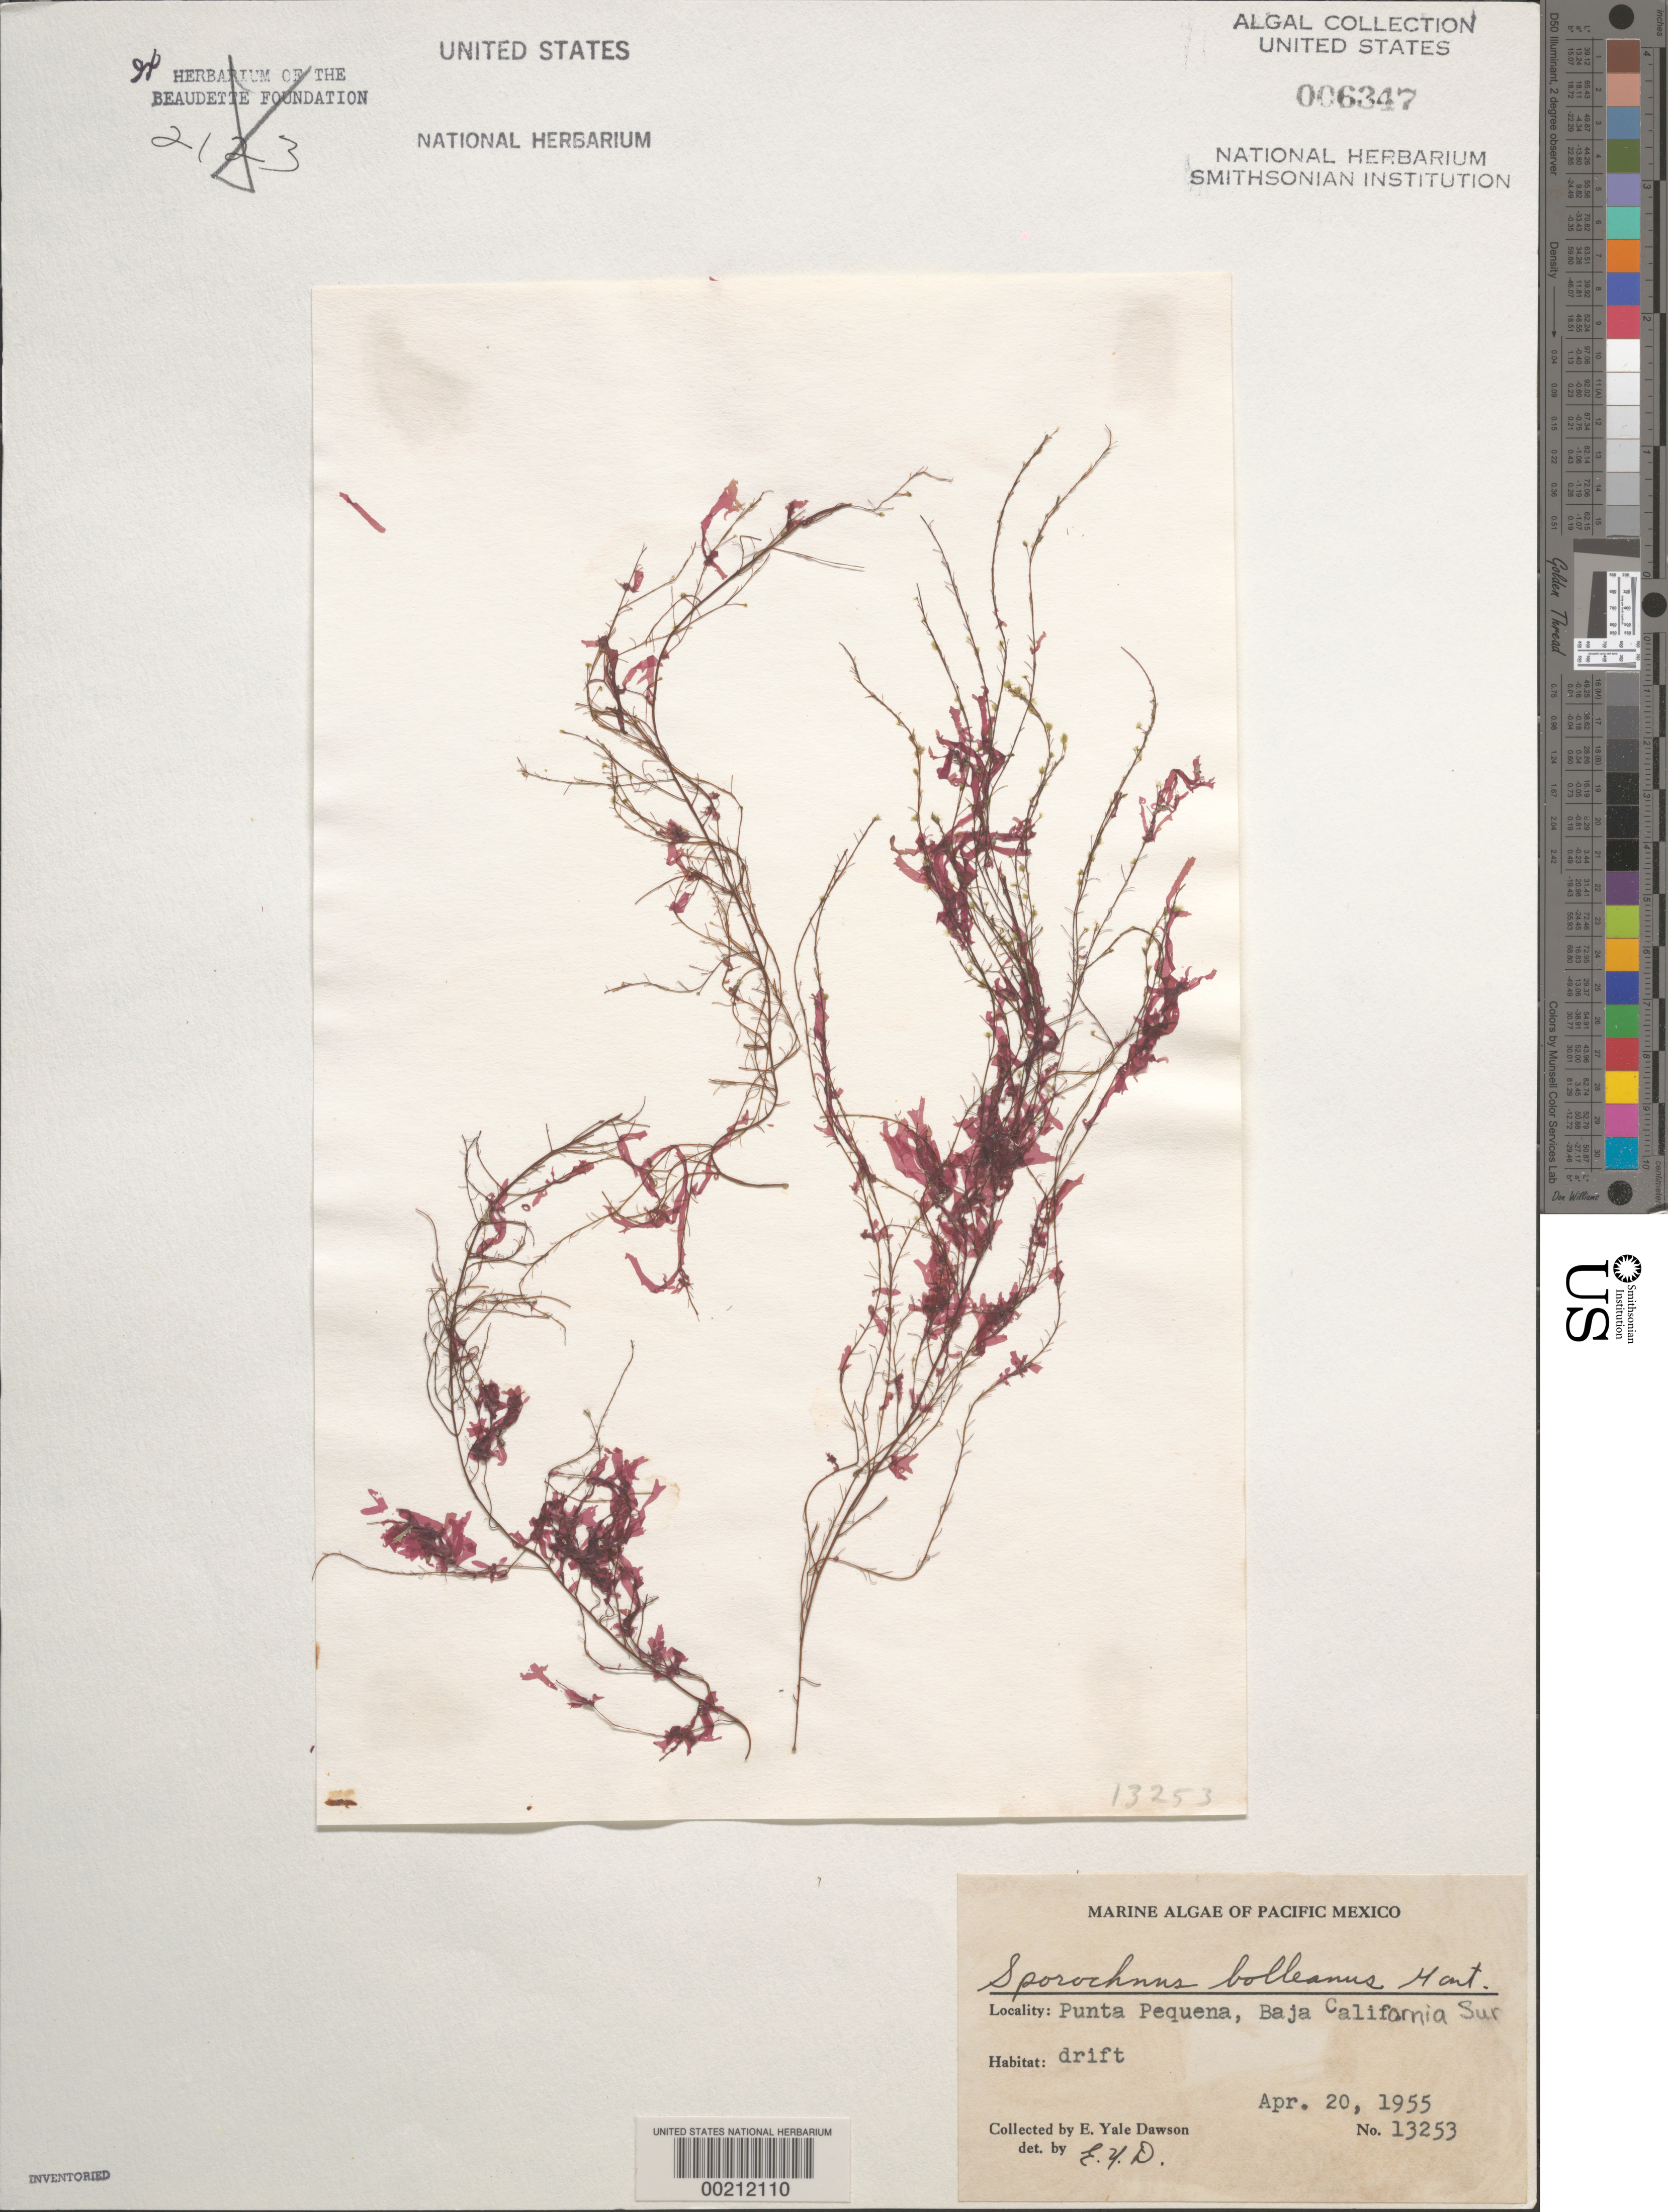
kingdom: Chromista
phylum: Ochrophyta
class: Phaeophyceae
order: Sporochnales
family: Sporochnaceae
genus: Sporochnus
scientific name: Sporochnus bolleanus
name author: Mont.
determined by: Dawson, E. Y.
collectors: E. Y. Dawson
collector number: EYD 13253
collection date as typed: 20 Apr 1955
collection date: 1955-04-20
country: Mexico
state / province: Baja California Sur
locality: Punta Pequena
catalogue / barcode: US 6347